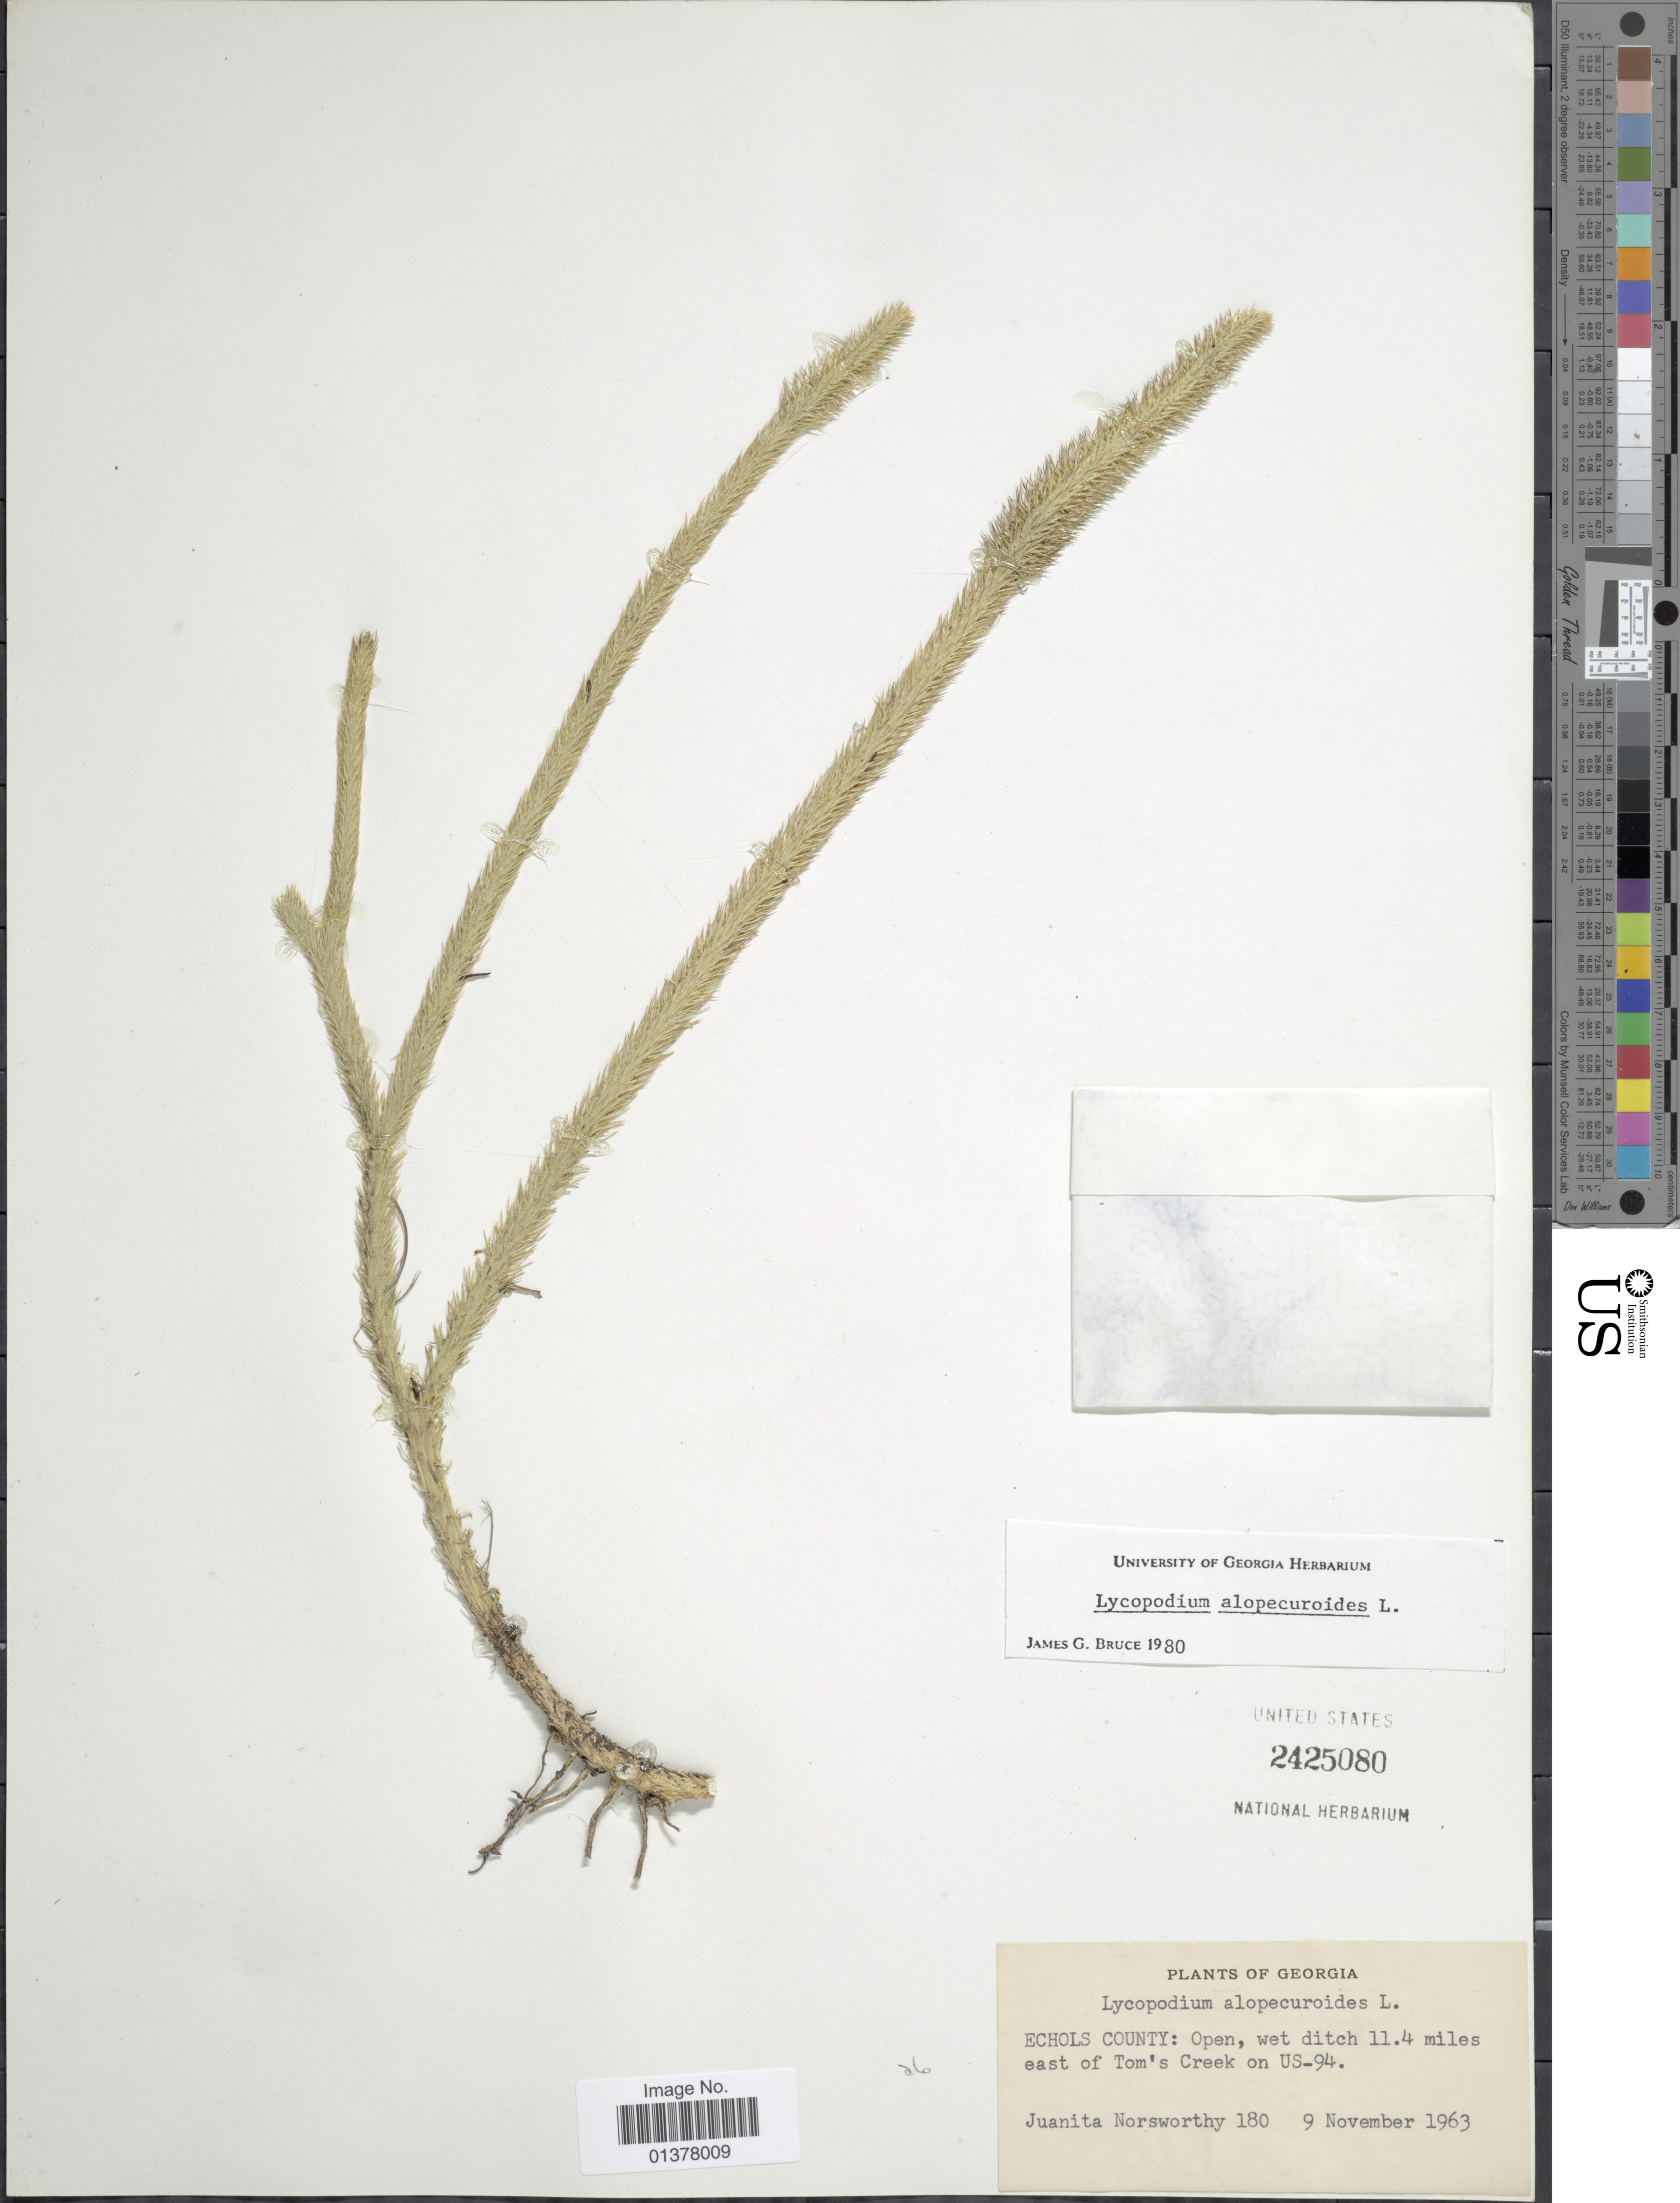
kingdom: Plantae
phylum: Tracheophyta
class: Lycopodiopsida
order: Lycopodiales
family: Lycopodiaceae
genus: Lycopodiella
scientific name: Lycopodiella alopecuroides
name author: (L.) Cranfill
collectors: J. Norsworthy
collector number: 180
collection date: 1963-11-09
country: United States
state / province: Georgia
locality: Echols County: open, wet ditch 11.4 miles east of Tom's Creek on US-94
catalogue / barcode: US 2425080